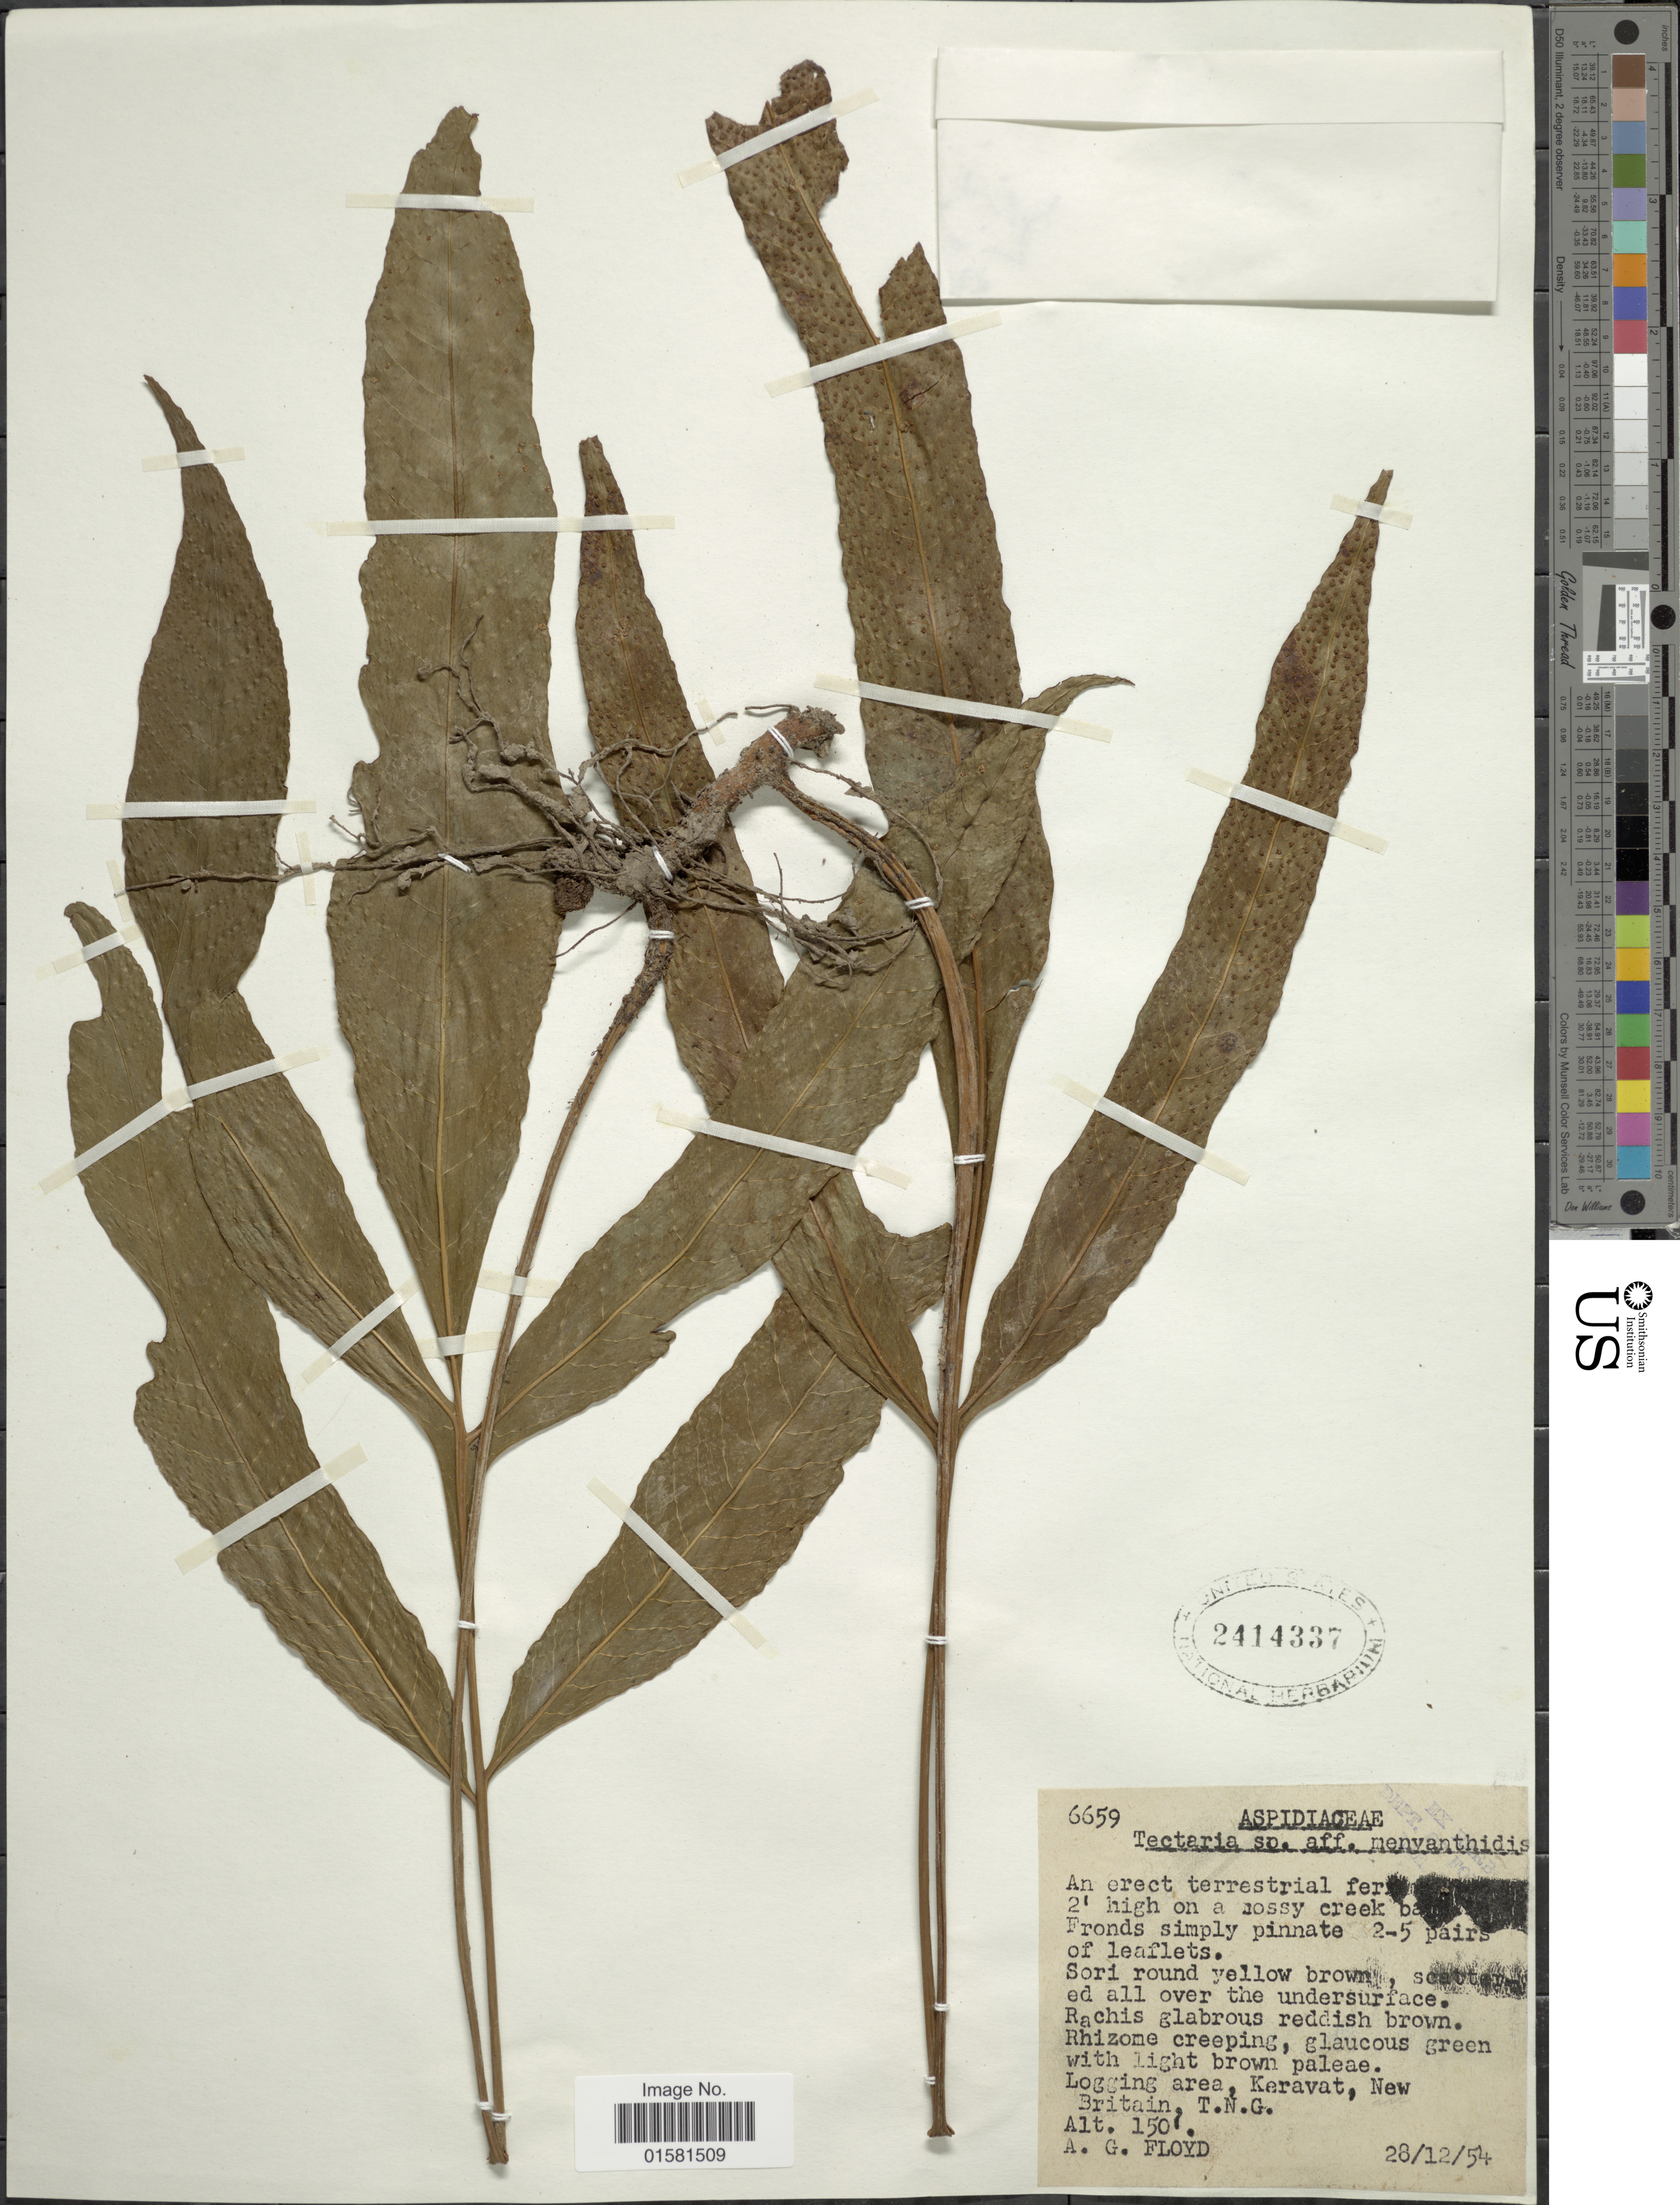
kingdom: Plantae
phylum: Tracheophyta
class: Polypodiopsida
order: Polypodiales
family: Tectariaceae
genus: Tectaria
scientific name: Tectaria menyanthidis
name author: (C. Presl) Copel.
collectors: A. G. Floyd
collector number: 6659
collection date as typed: Transcribed d/m/y: 28/12/54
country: Papua New Guinea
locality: Logging area, Keravat, New Britain, T. N. G.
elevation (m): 46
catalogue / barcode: US 2414337